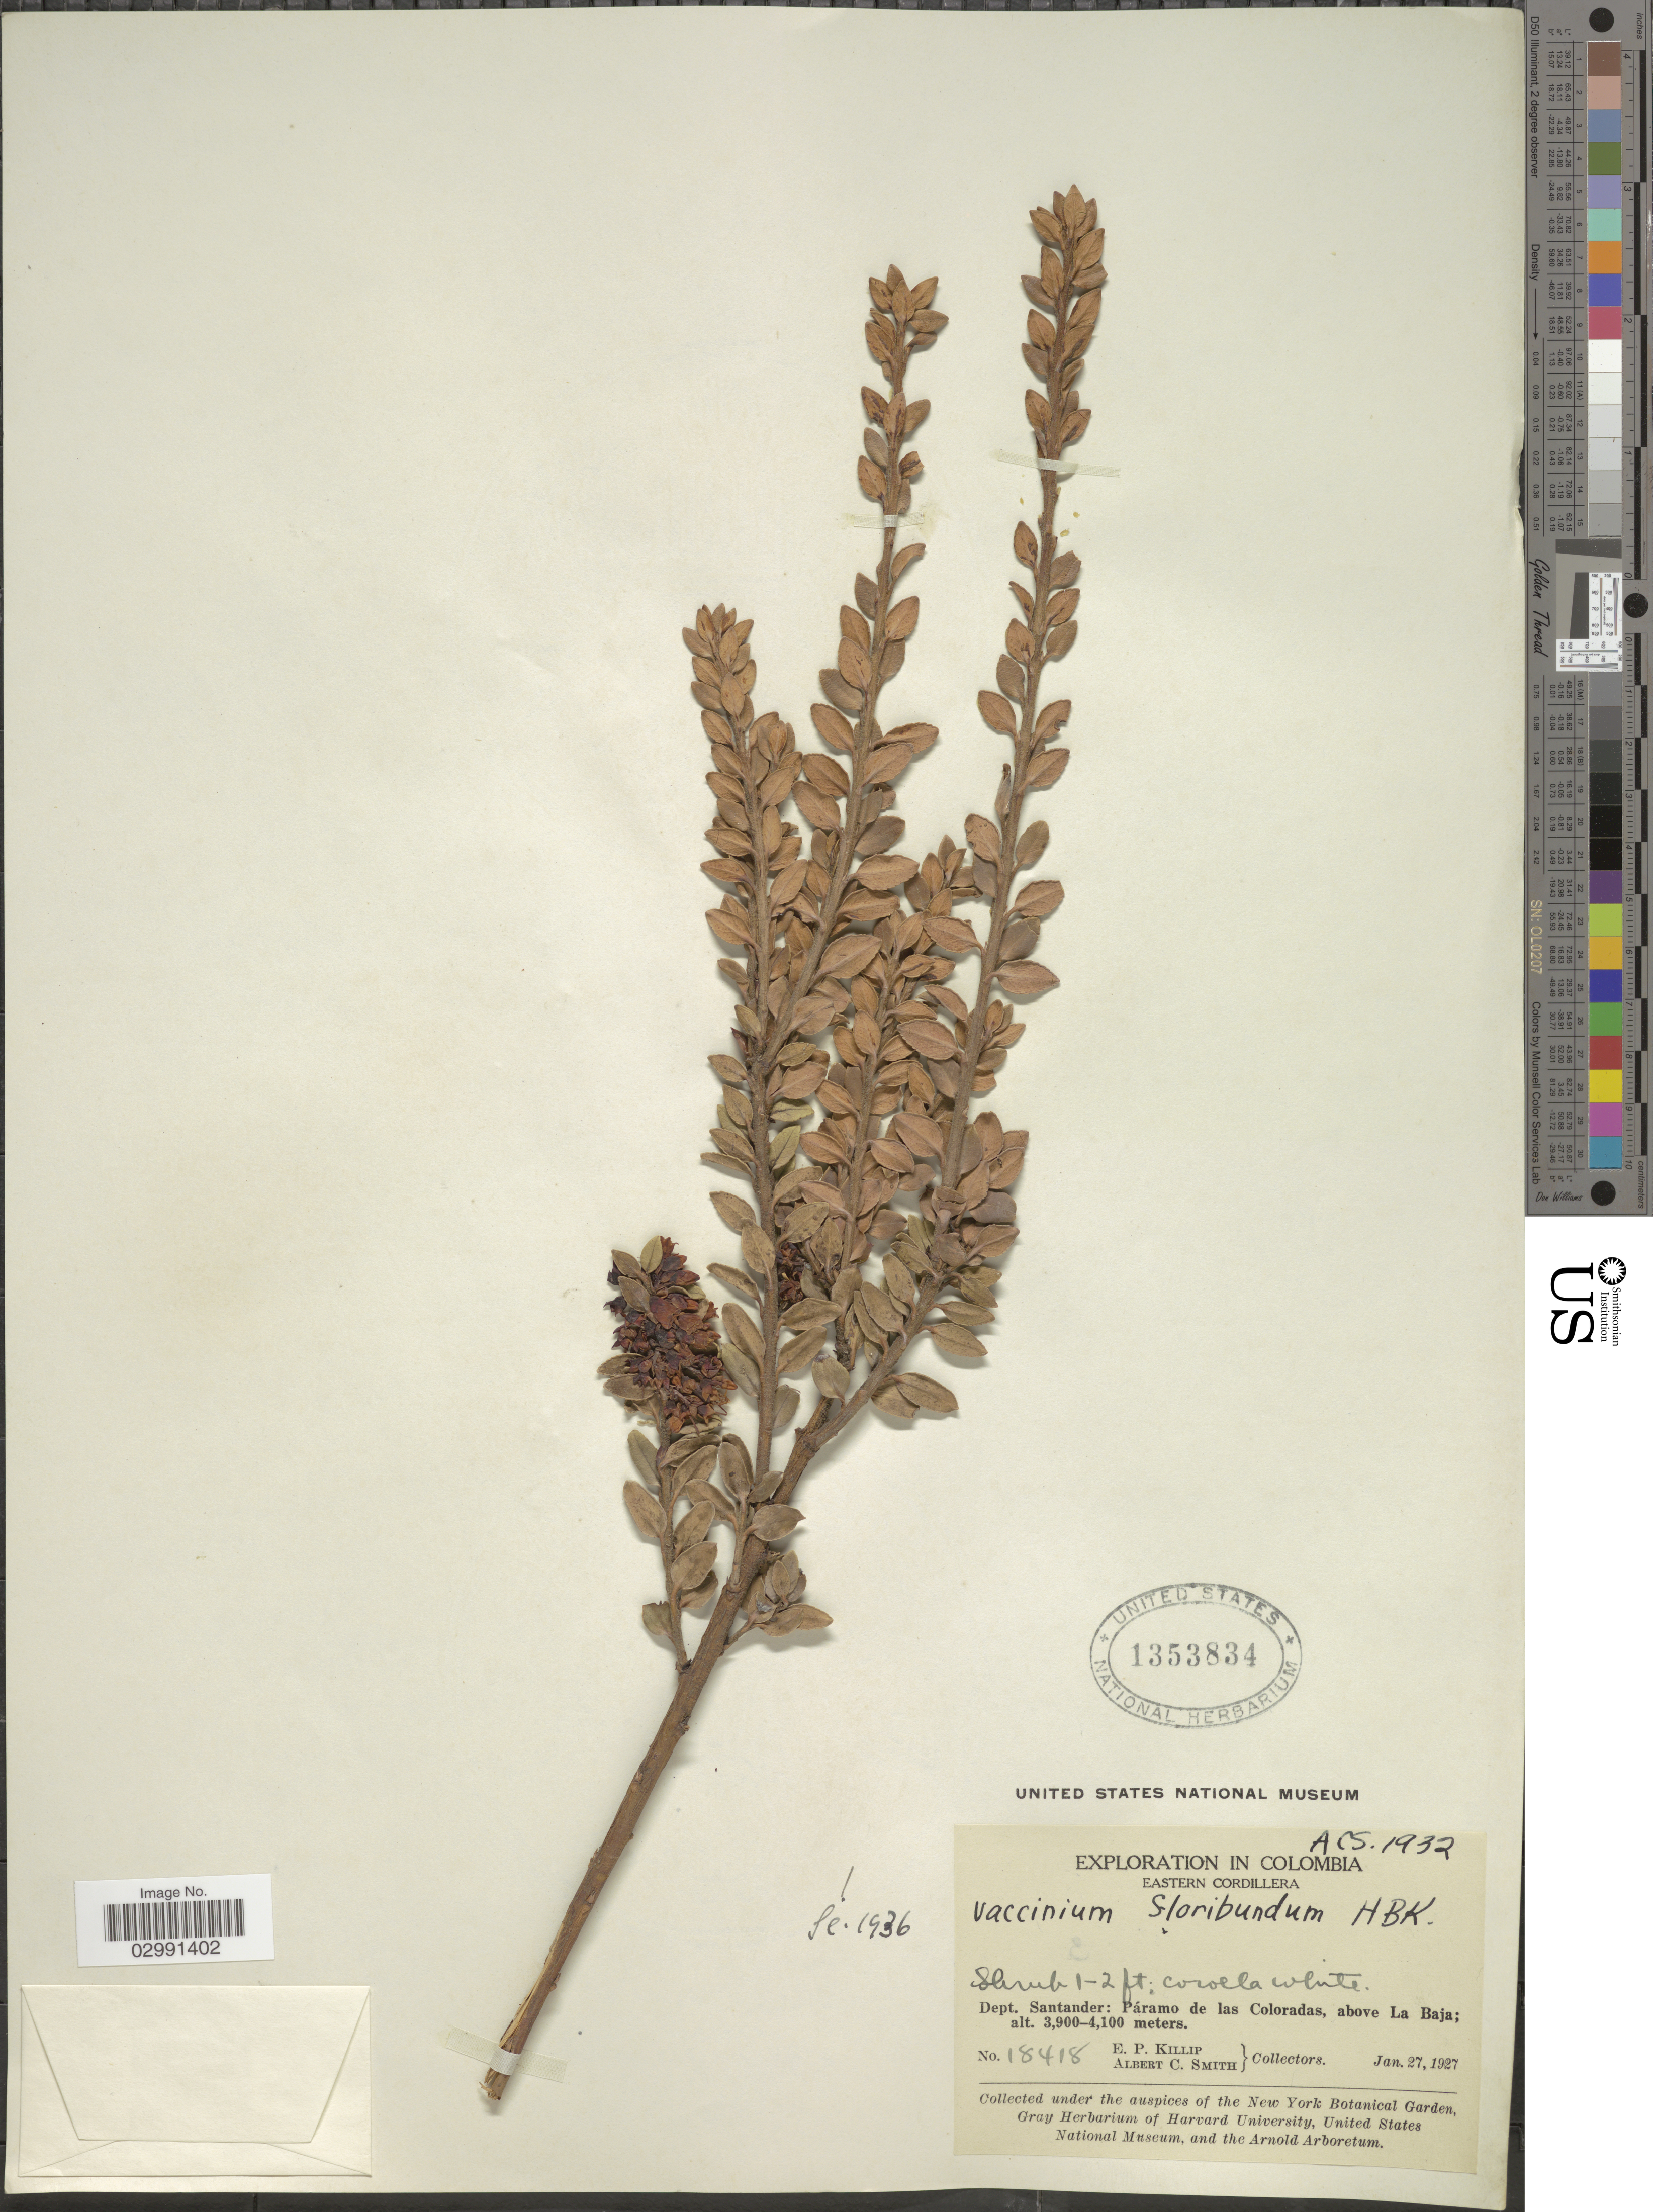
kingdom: Plantae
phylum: Tracheophyta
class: Magnoliopsida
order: Ericales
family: Ericaceae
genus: Vaccinium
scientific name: Vaccinium floribundum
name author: Kunth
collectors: E. P. Killip & A. C. Smith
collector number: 18418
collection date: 1927-01-27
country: Colombia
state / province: Santander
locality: Eastern Cordillera. Dept. Santander: Páramo de las Coloradas, above La Baja.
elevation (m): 3900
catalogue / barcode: US 1353834